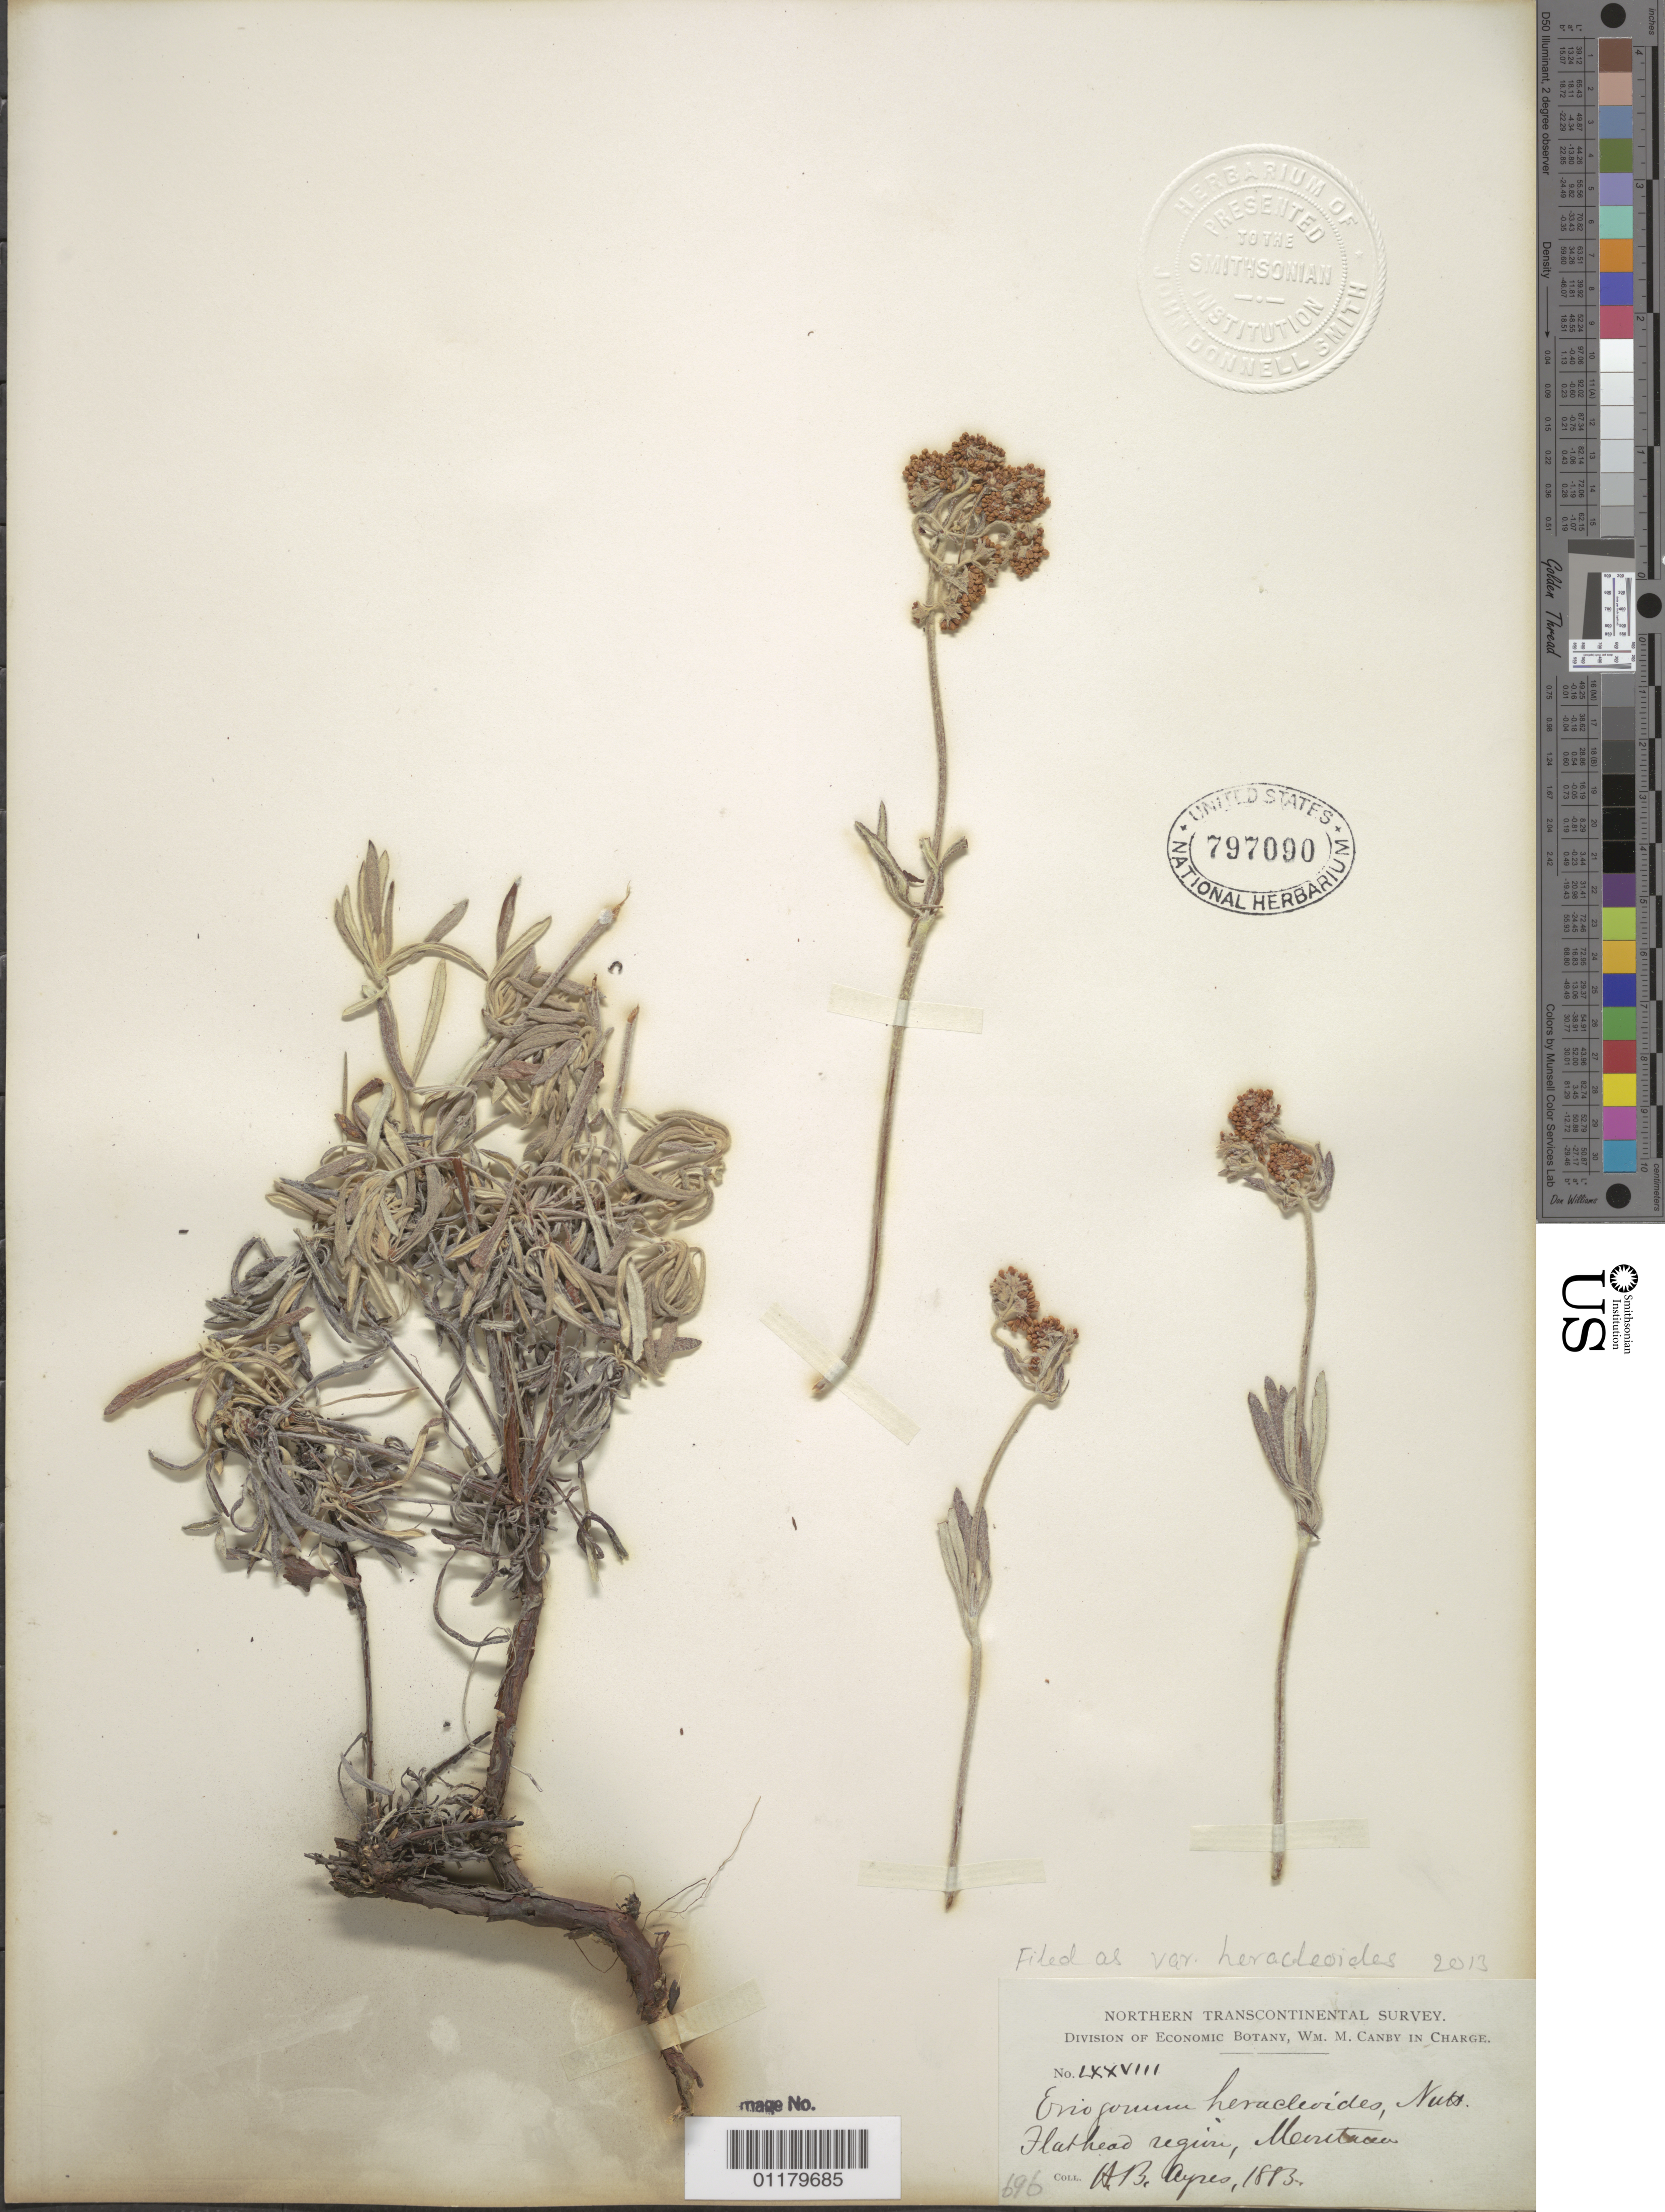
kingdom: Plantae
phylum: Tracheophyta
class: Magnoliopsida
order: Caryophyllales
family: Polygonaceae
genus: Eriogonum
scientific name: Eriogonum heracleoides var. heracleoides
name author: Nutt.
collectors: H. Ayres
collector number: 696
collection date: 1883-06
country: United States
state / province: Montana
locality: Flathead region.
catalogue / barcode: US 797090